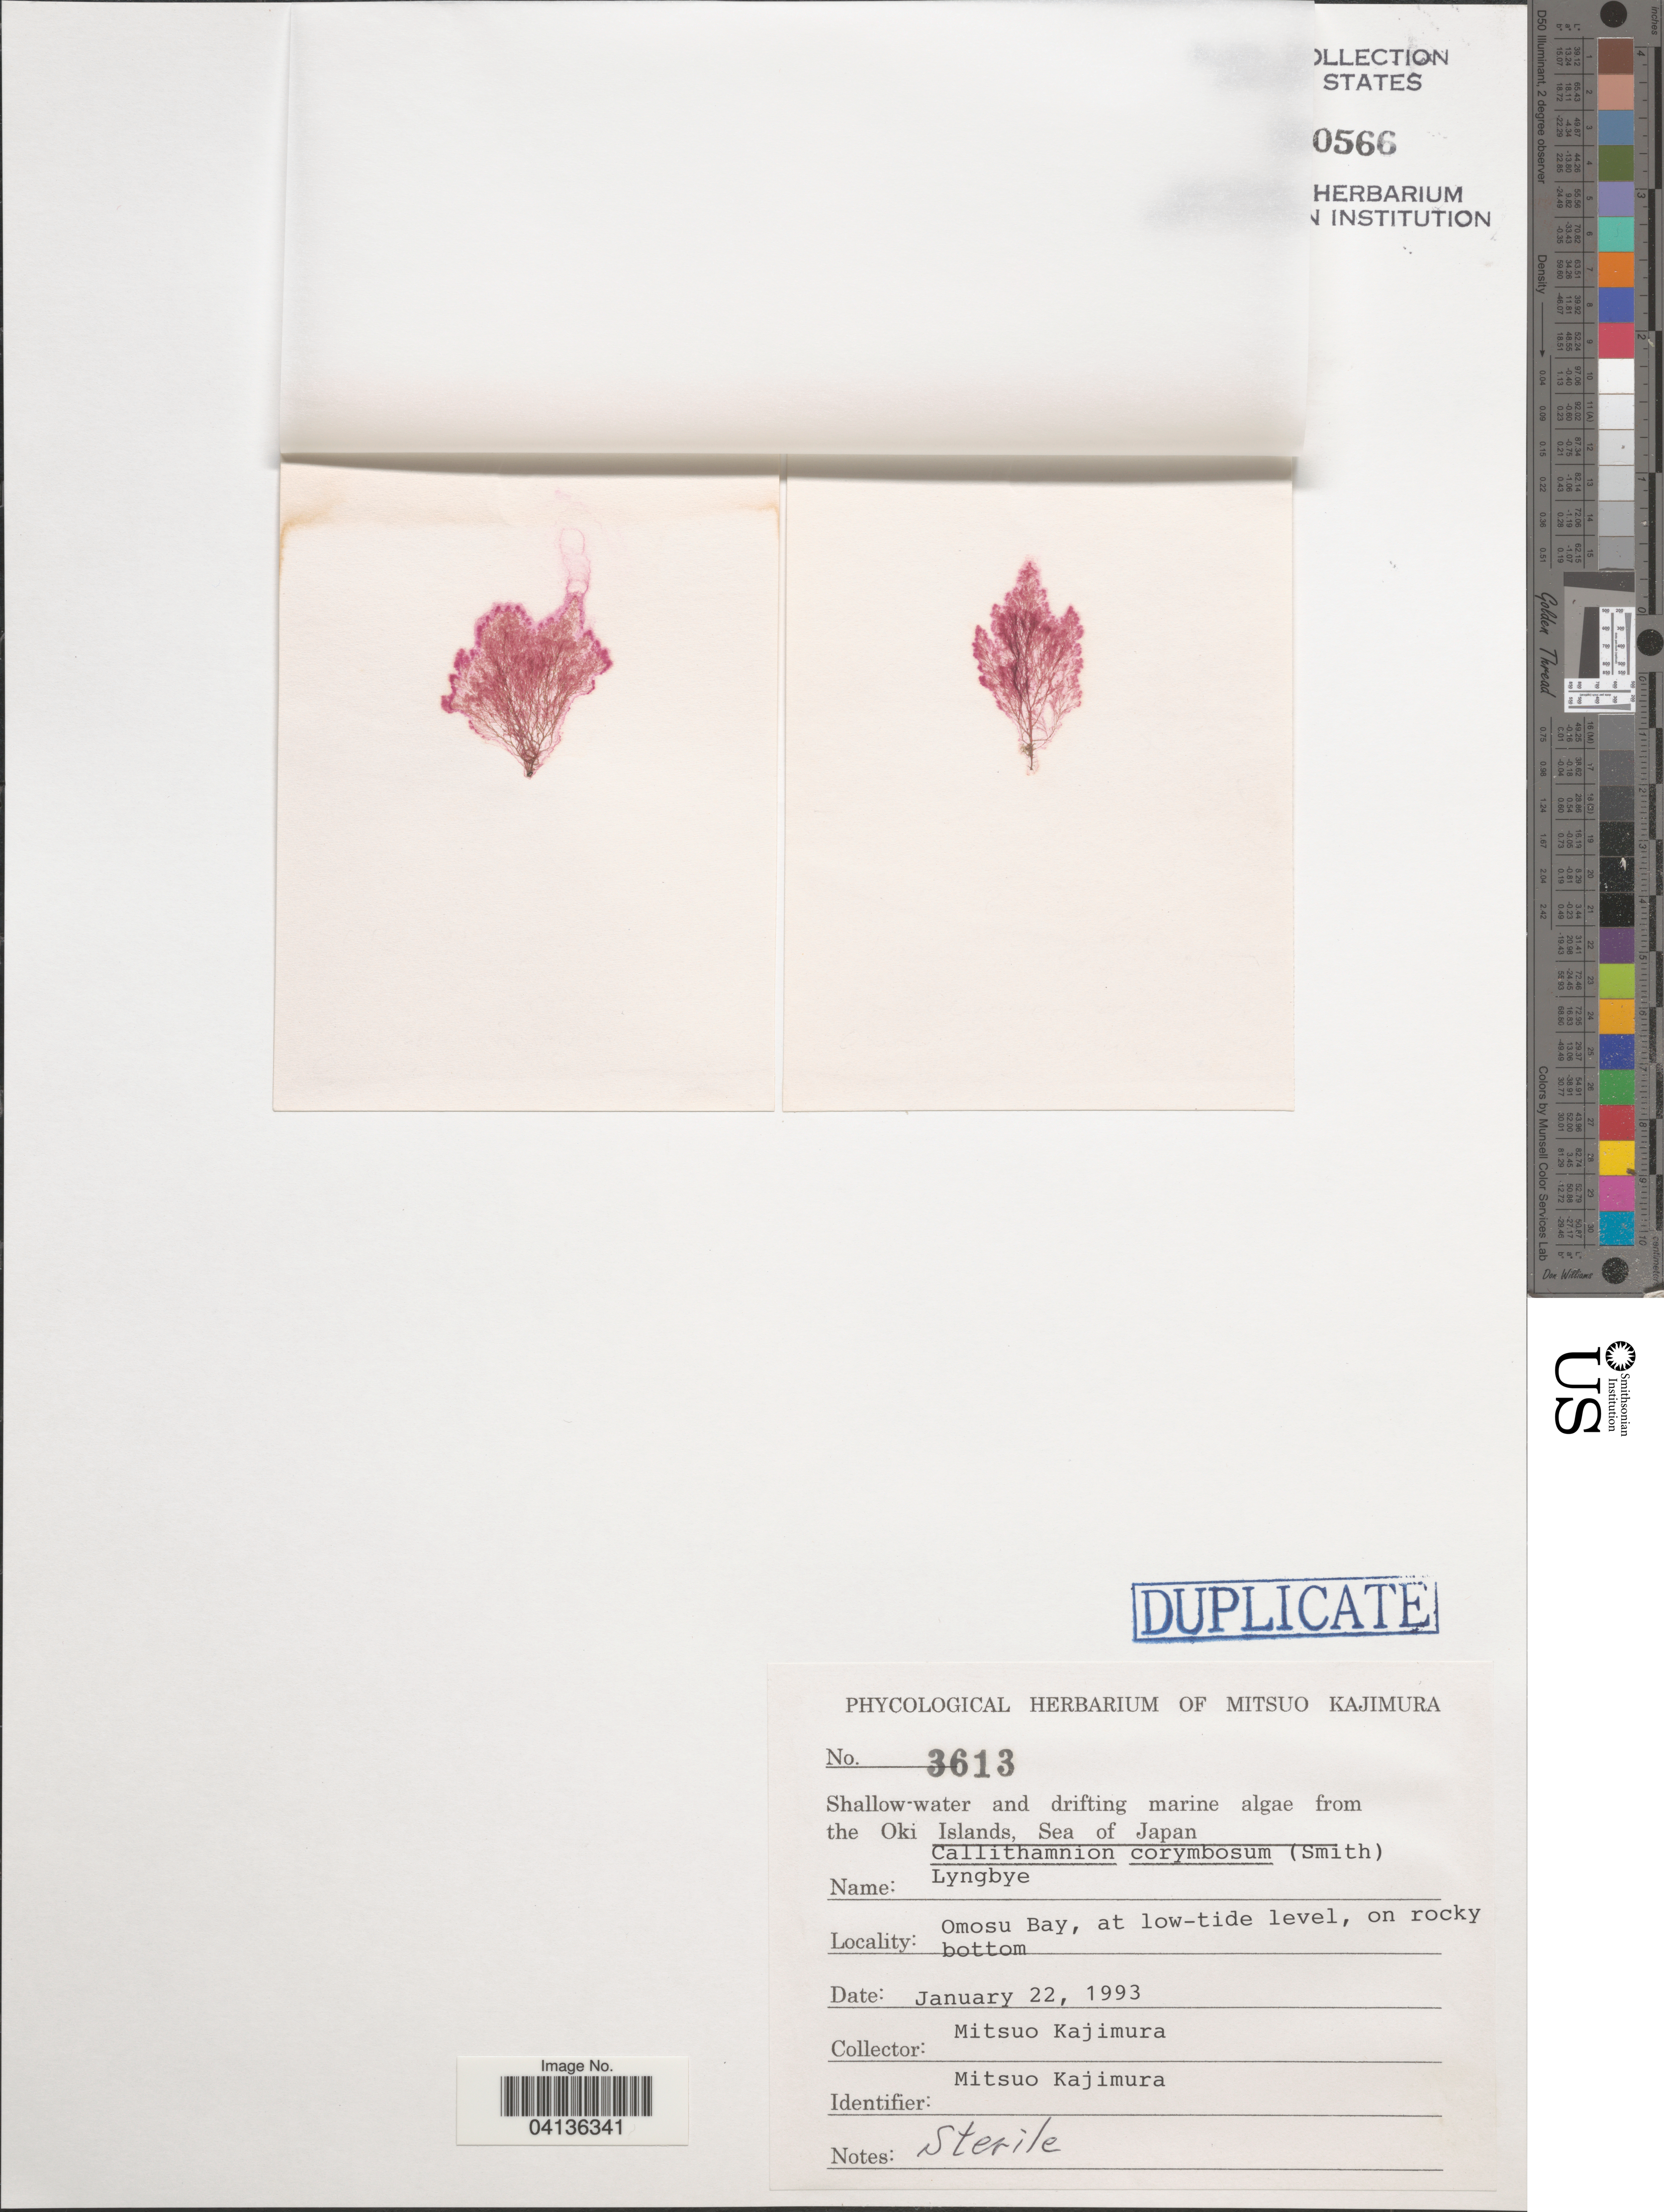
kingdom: Plantae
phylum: Rhodophyta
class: Florideophyceae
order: Ceramiales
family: Callithamniaceae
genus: Callithamnion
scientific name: Callithamnion corymbosum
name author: (Sm.) Lyngb.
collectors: M. Kajimura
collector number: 3613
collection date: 1993-01-22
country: Japan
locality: Shallow water and drifting marine algae from the Oki Islands, Sea of Japan. Omosu Bay.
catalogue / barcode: US 566